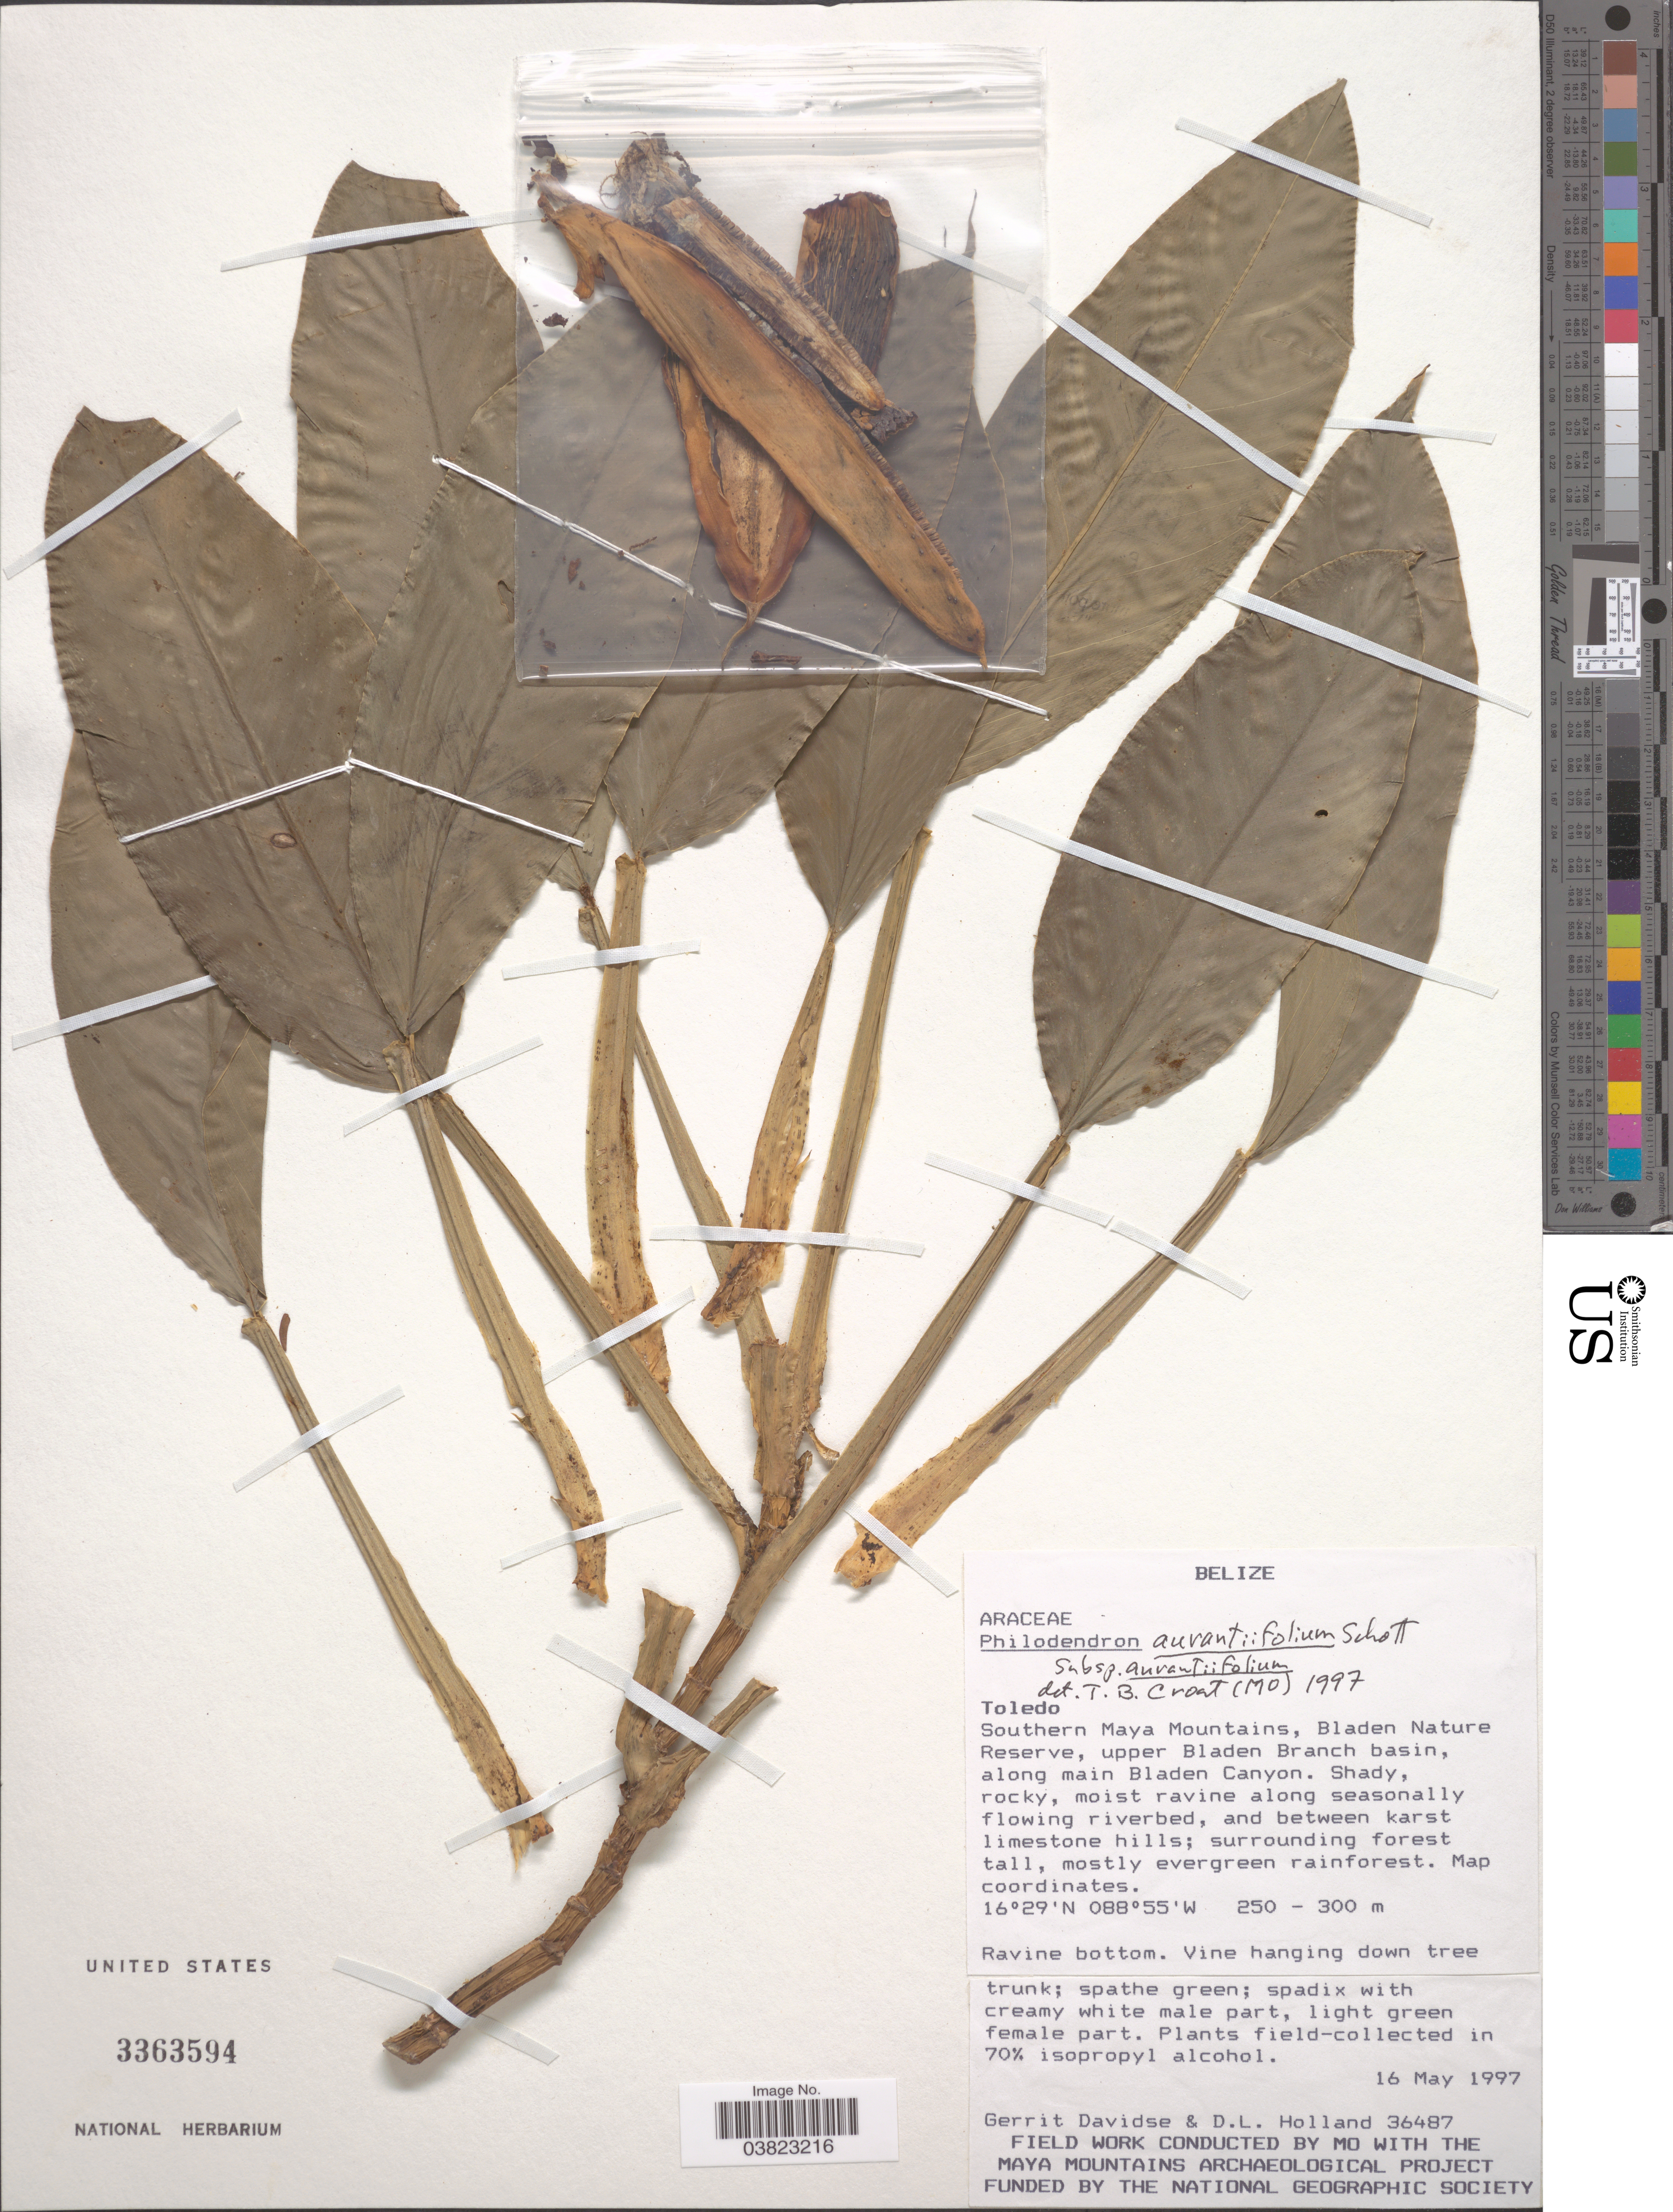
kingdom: Plantae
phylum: Tracheophyta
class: Liliopsida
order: Alismatales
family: Araceae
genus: Philodendron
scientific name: Philodendron aurantiifolium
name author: Schott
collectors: G. Davidse & D. Holland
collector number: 36487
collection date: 1997-05-16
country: Belize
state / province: Toledo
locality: Southern Maya Mountains, Bladen Nature Reserve, upper Bladen Branch basin, along main Bladen Canyon.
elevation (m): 250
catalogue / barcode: US 3363594